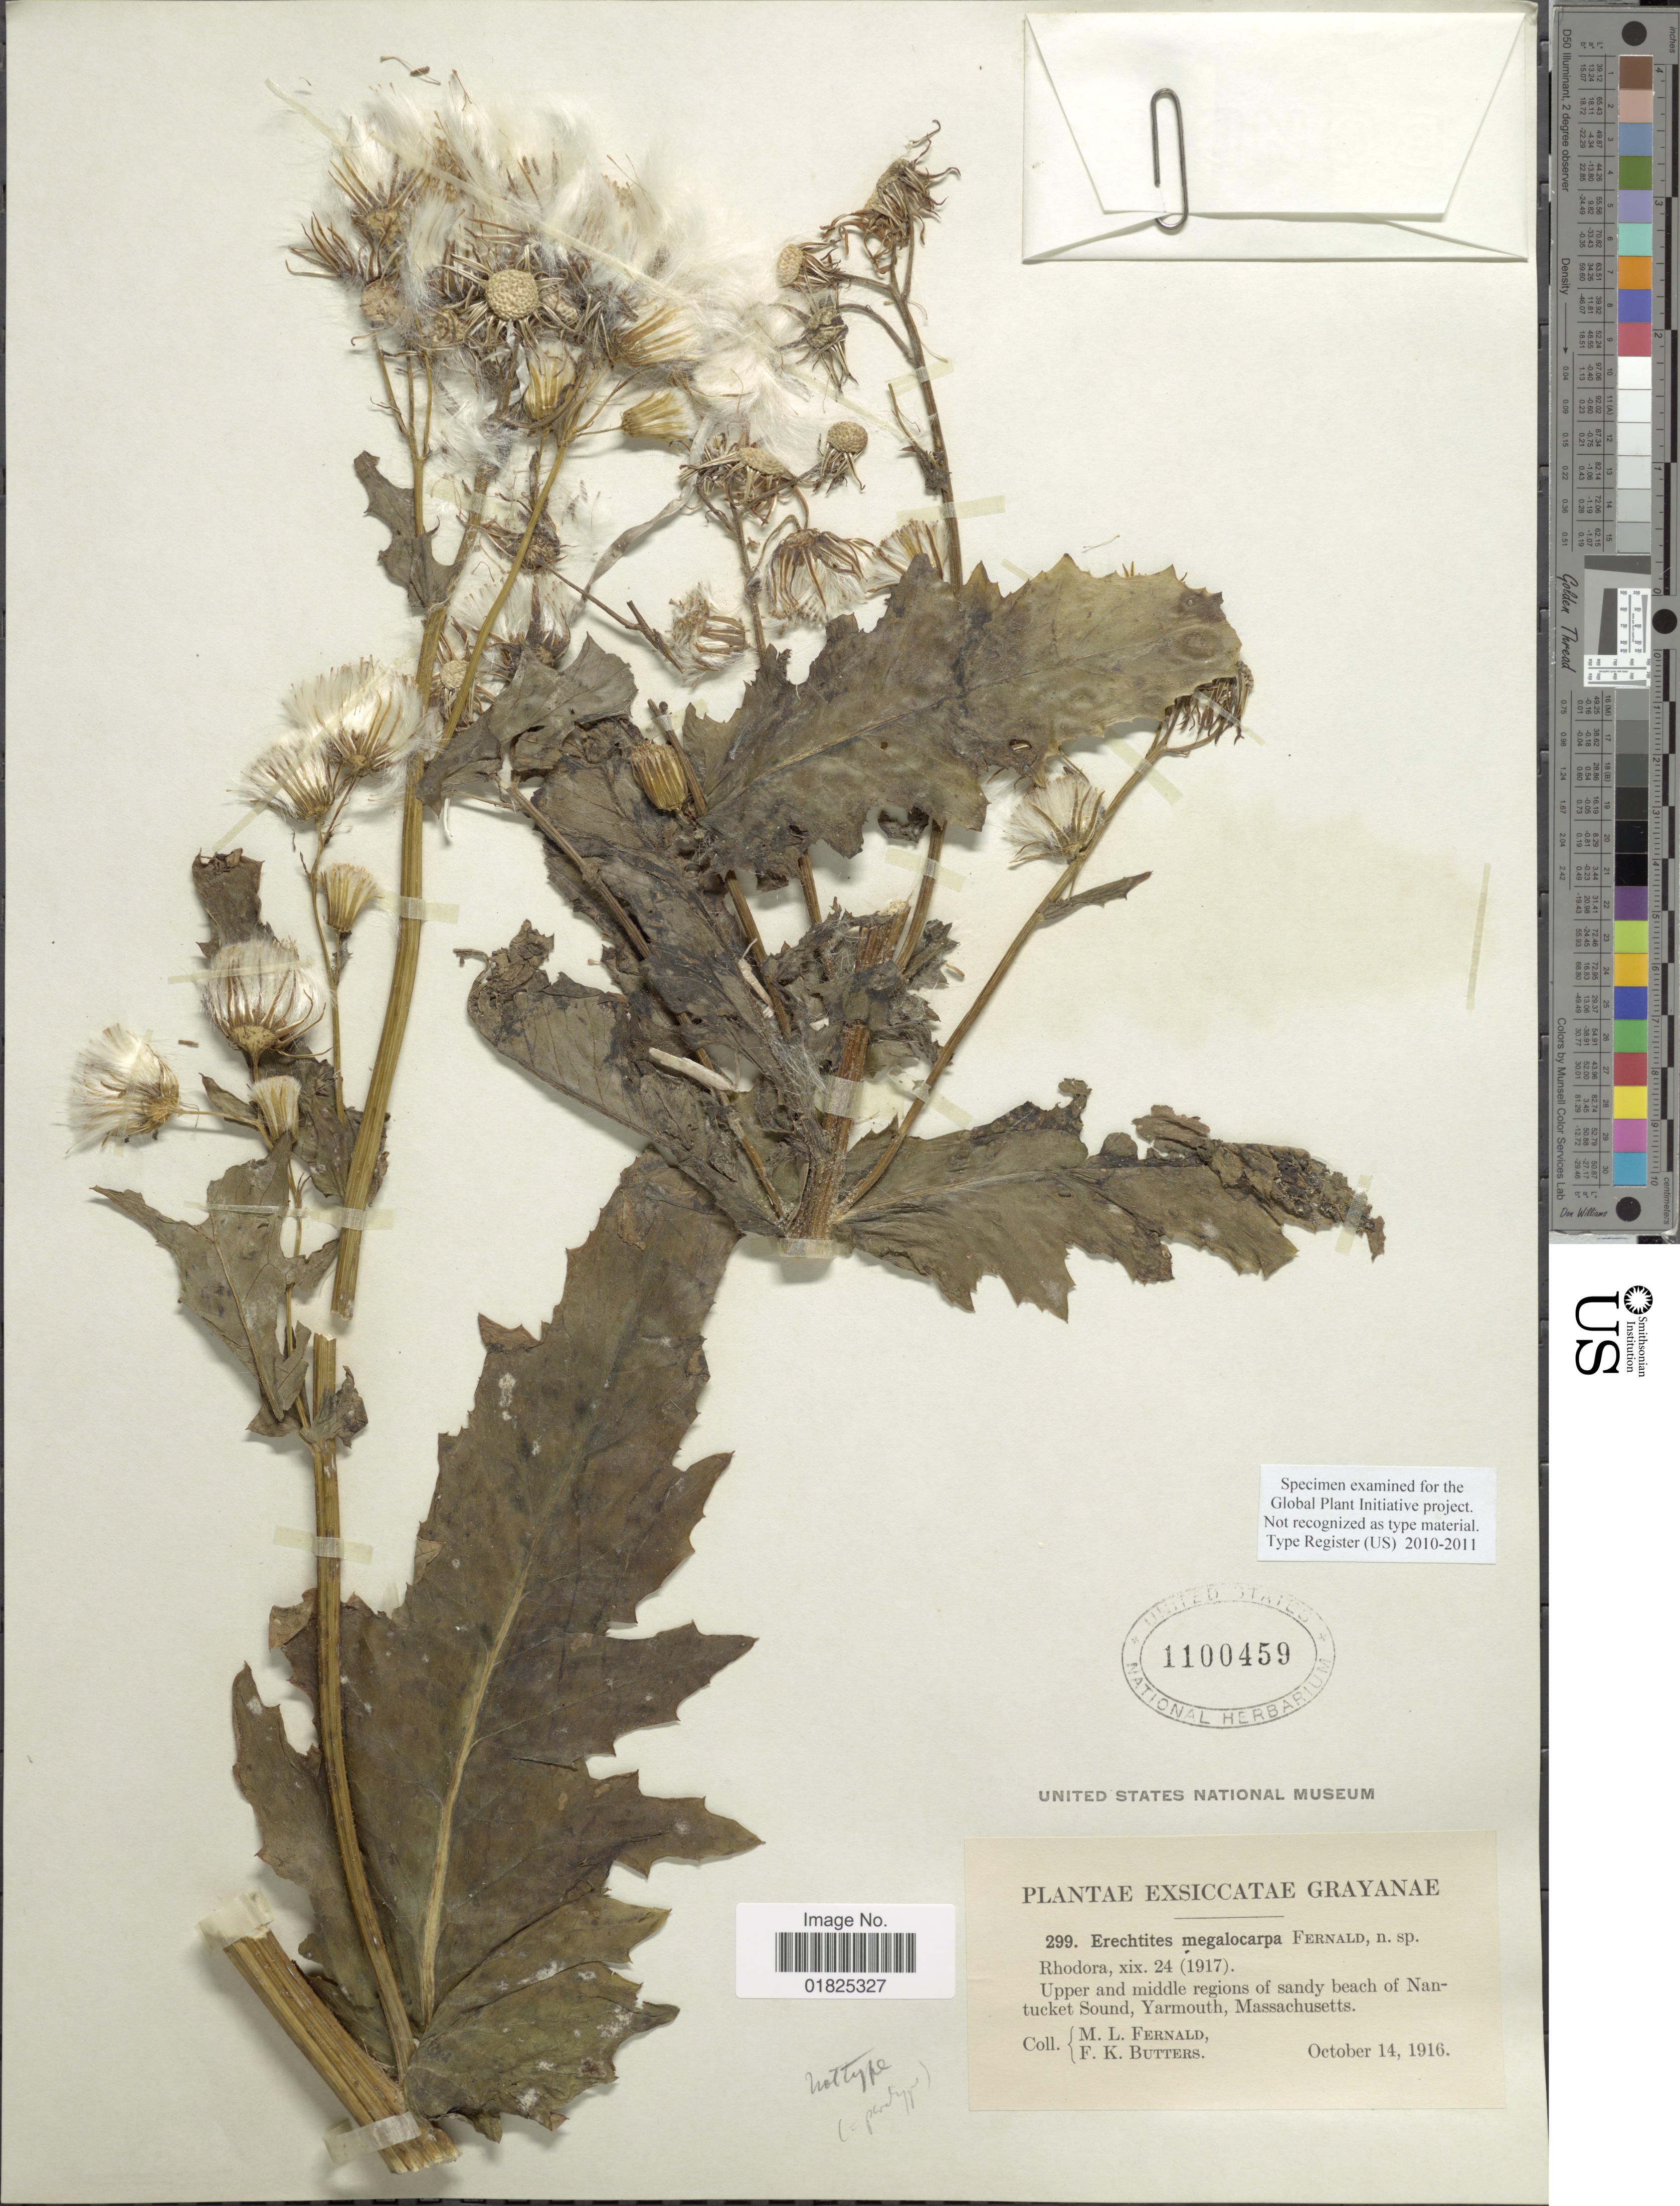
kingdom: Plantae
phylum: Tracheophyta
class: Magnoliopsida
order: Asterales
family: Asteraceae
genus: Erechtites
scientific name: Erechtites hieraciifolius var. megalocarpus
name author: (Fernald) Cronq.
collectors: M. L. Fernald & F. K. Butters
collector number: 299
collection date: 1916-10-14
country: United States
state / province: Massachusetts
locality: Upper and middle regions of sandy beach of Nantucket Sound, Yarmouth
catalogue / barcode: US 1100459